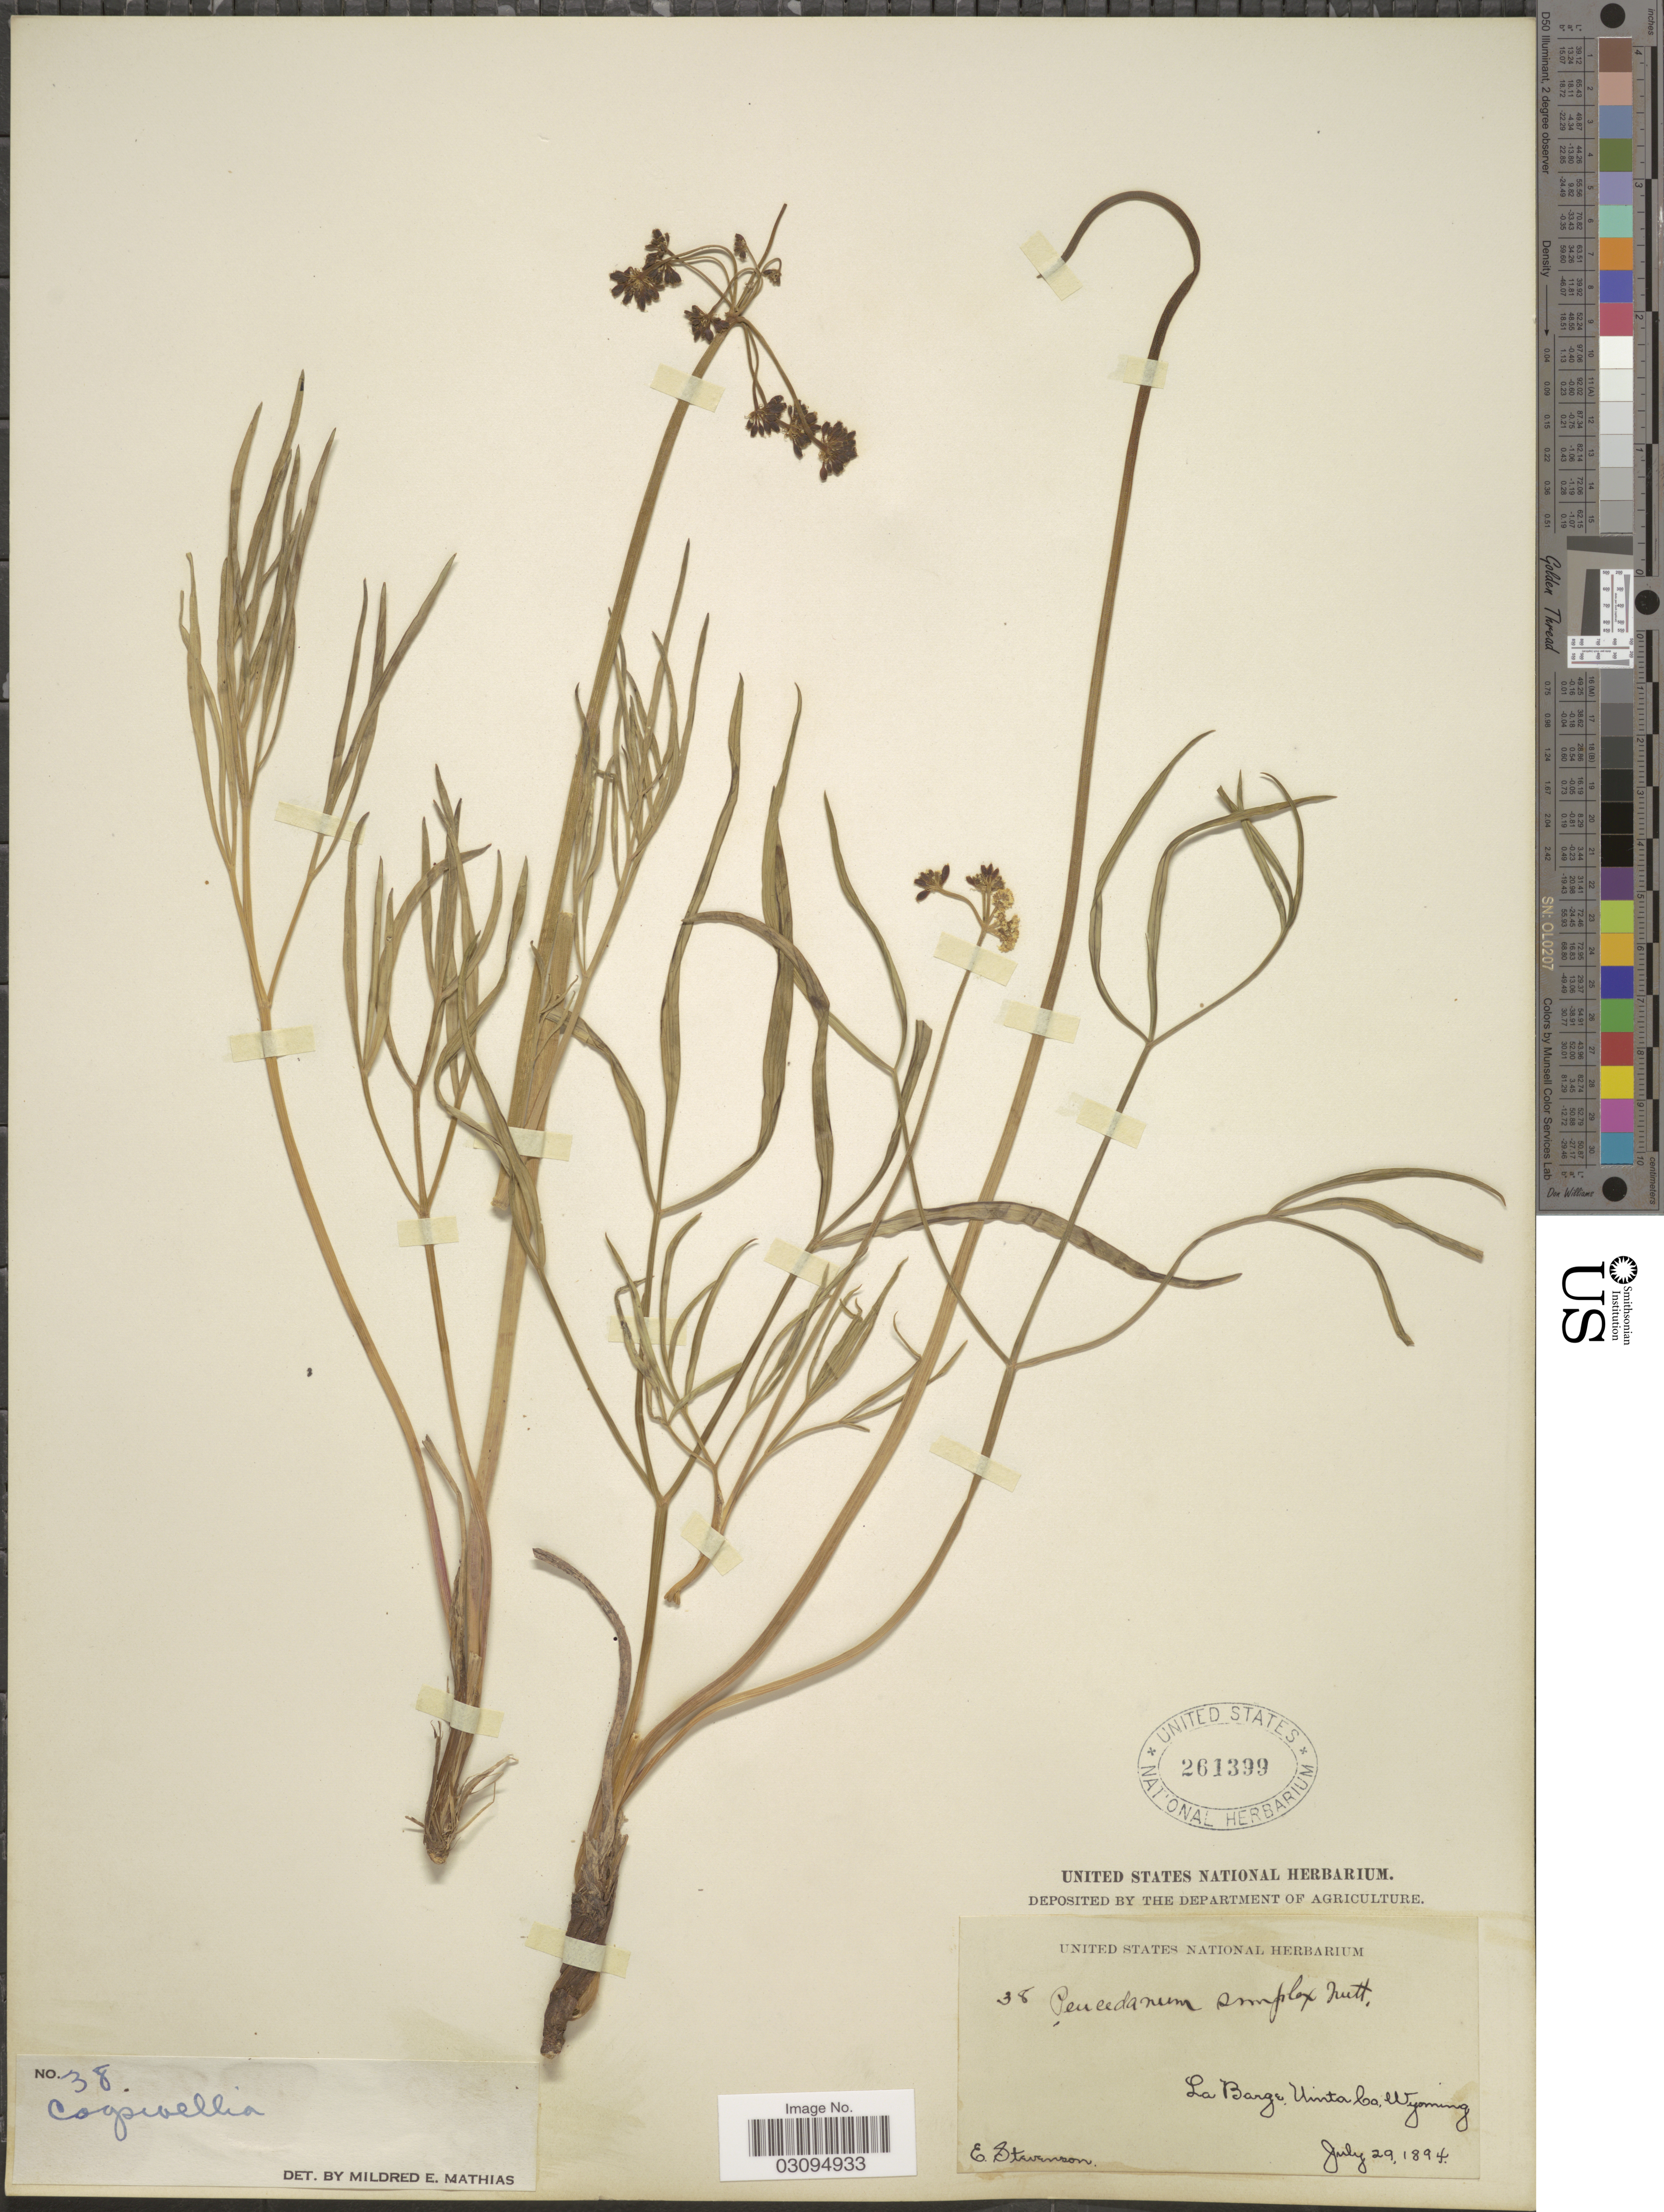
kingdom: Plantae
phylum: Tracheophyta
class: Magnoliopsida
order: Apiales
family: Apiaceae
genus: Lomatium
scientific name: Lomatium platycarpum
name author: (Torr.) J.M. Coult. & Rose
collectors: E. Stevenson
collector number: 38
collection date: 1894-07-29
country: United States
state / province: Wyoming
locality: La Barge, Uinta Co.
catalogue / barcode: US 261399